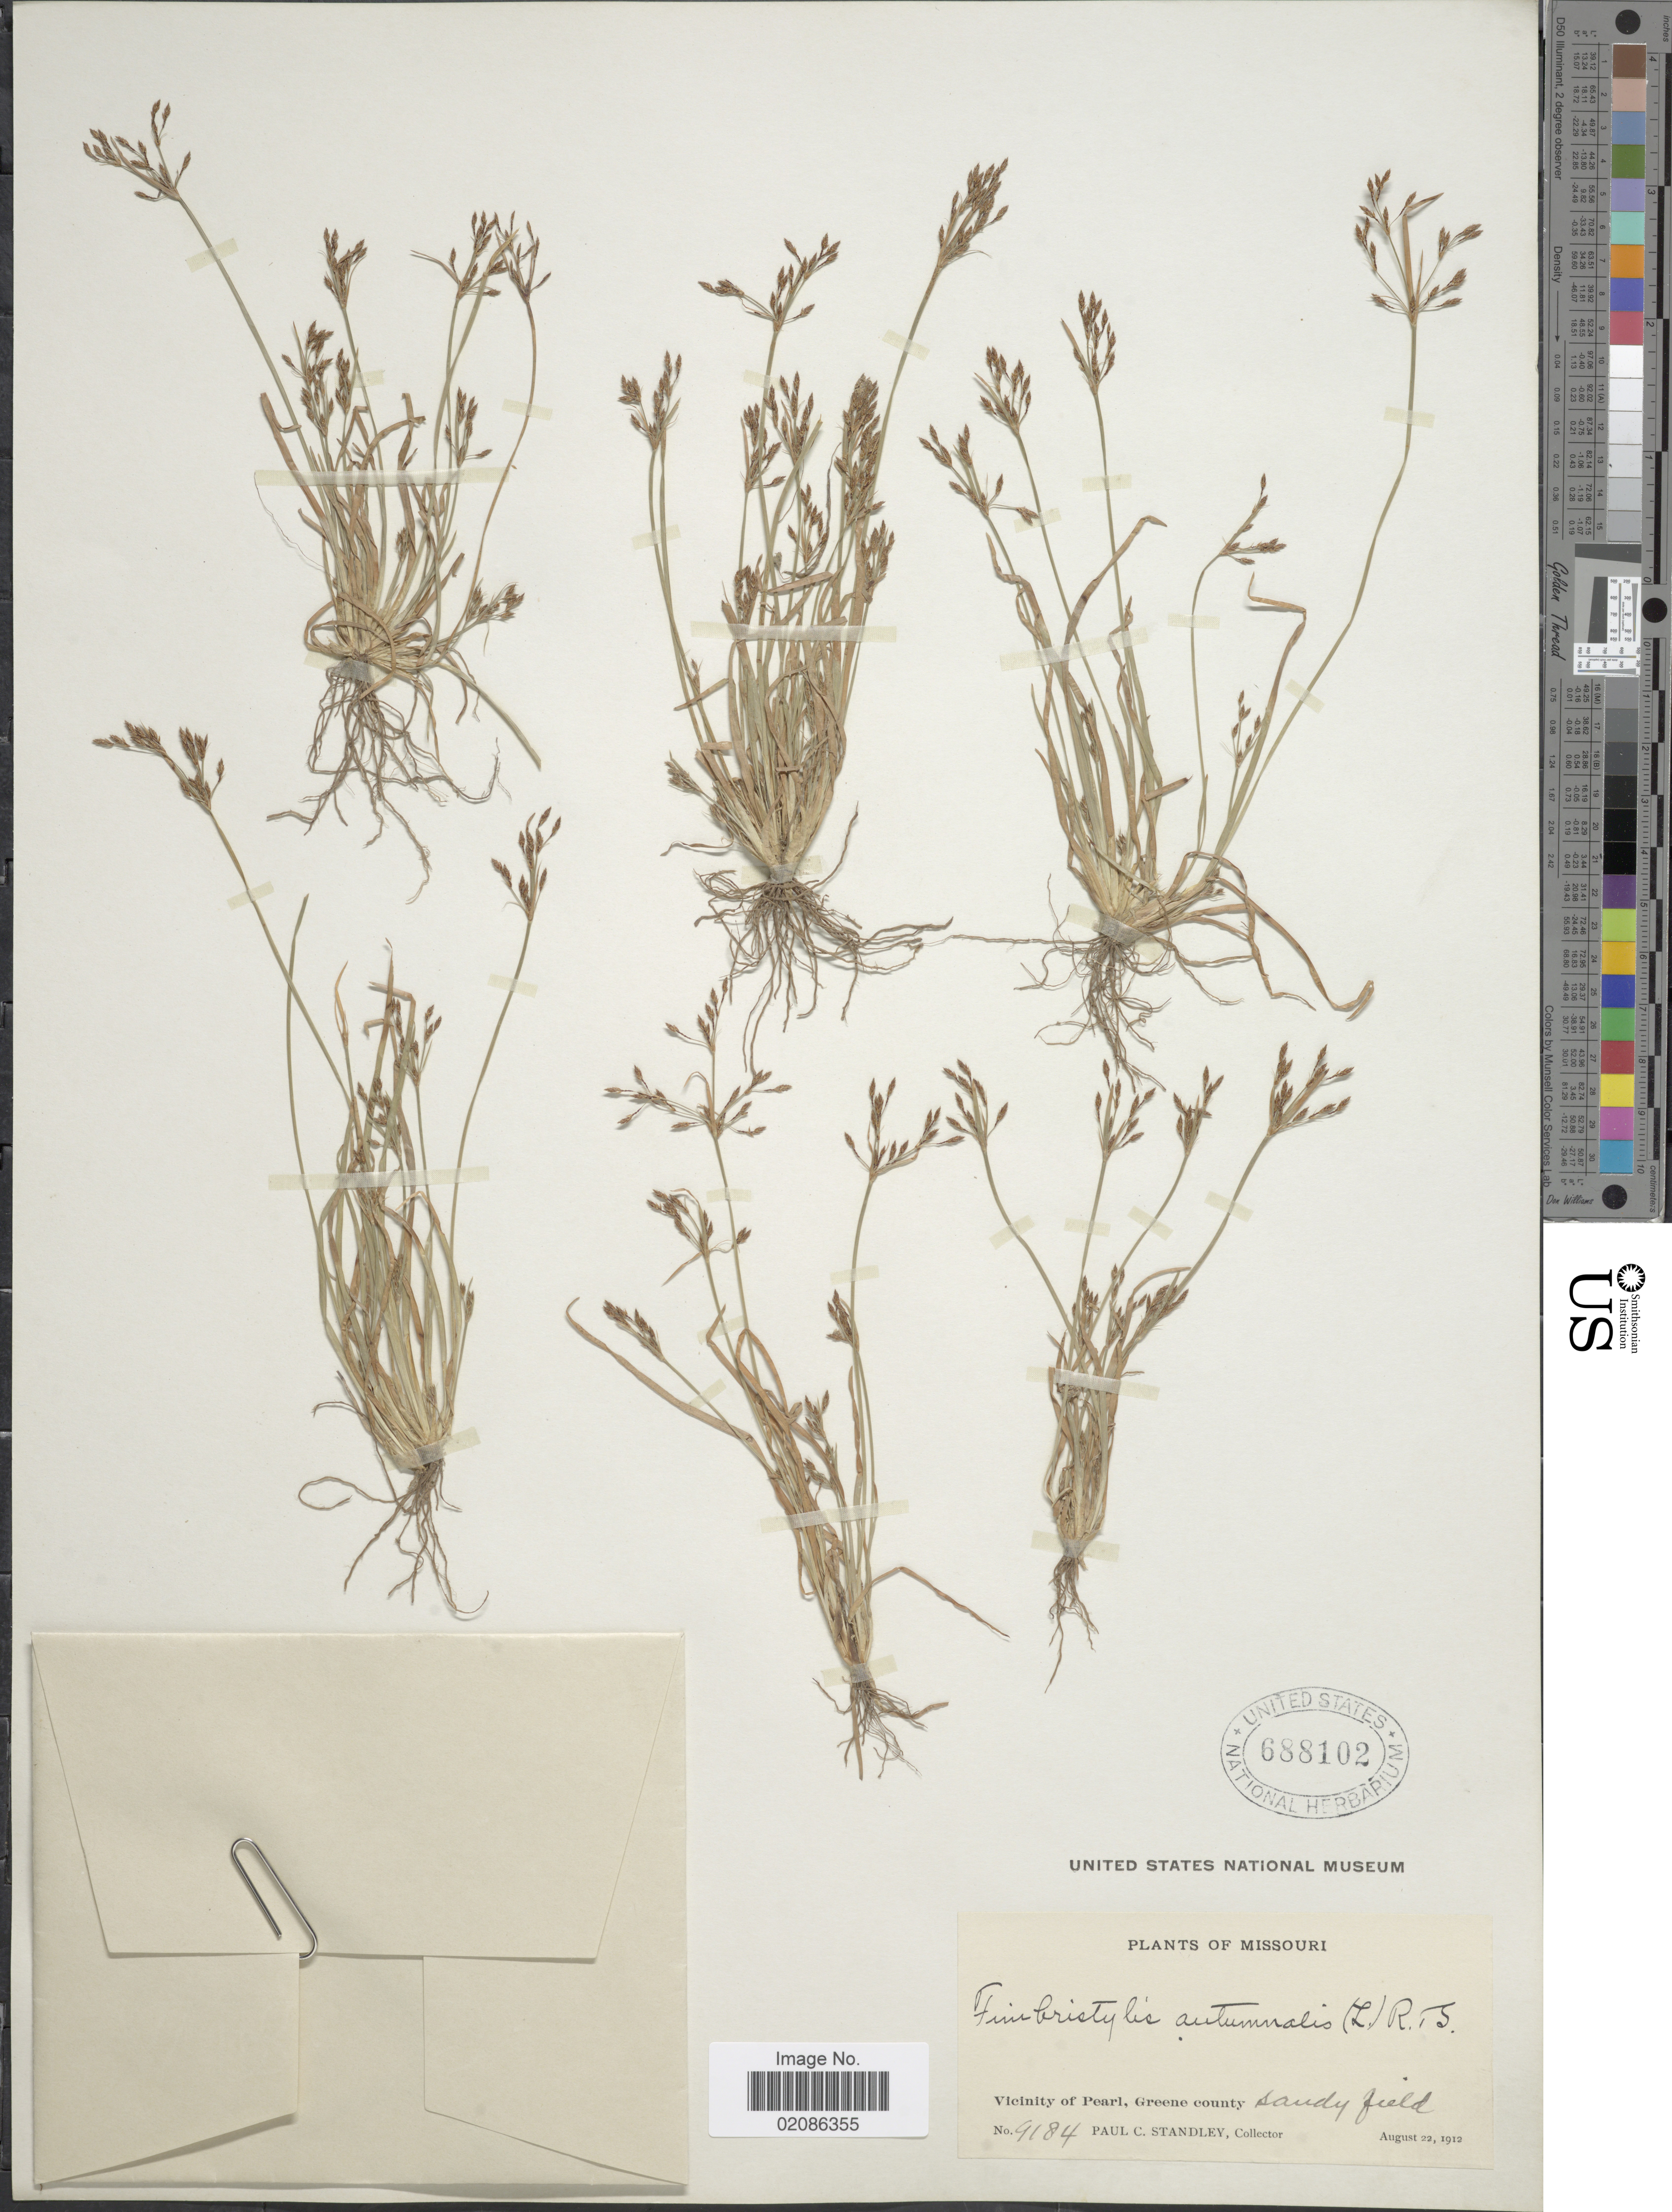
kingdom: Plantae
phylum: Tracheophyta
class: Liliopsida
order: Poales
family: Cyperaceae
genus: Fimbristylis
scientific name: Fimbristylis autumnalis (L.) Roem. & Schult.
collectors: P. C. Standley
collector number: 9184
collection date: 1912-08-22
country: United States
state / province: Missouri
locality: Vicinity of Pearl, Greene county, sandy field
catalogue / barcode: US 688102